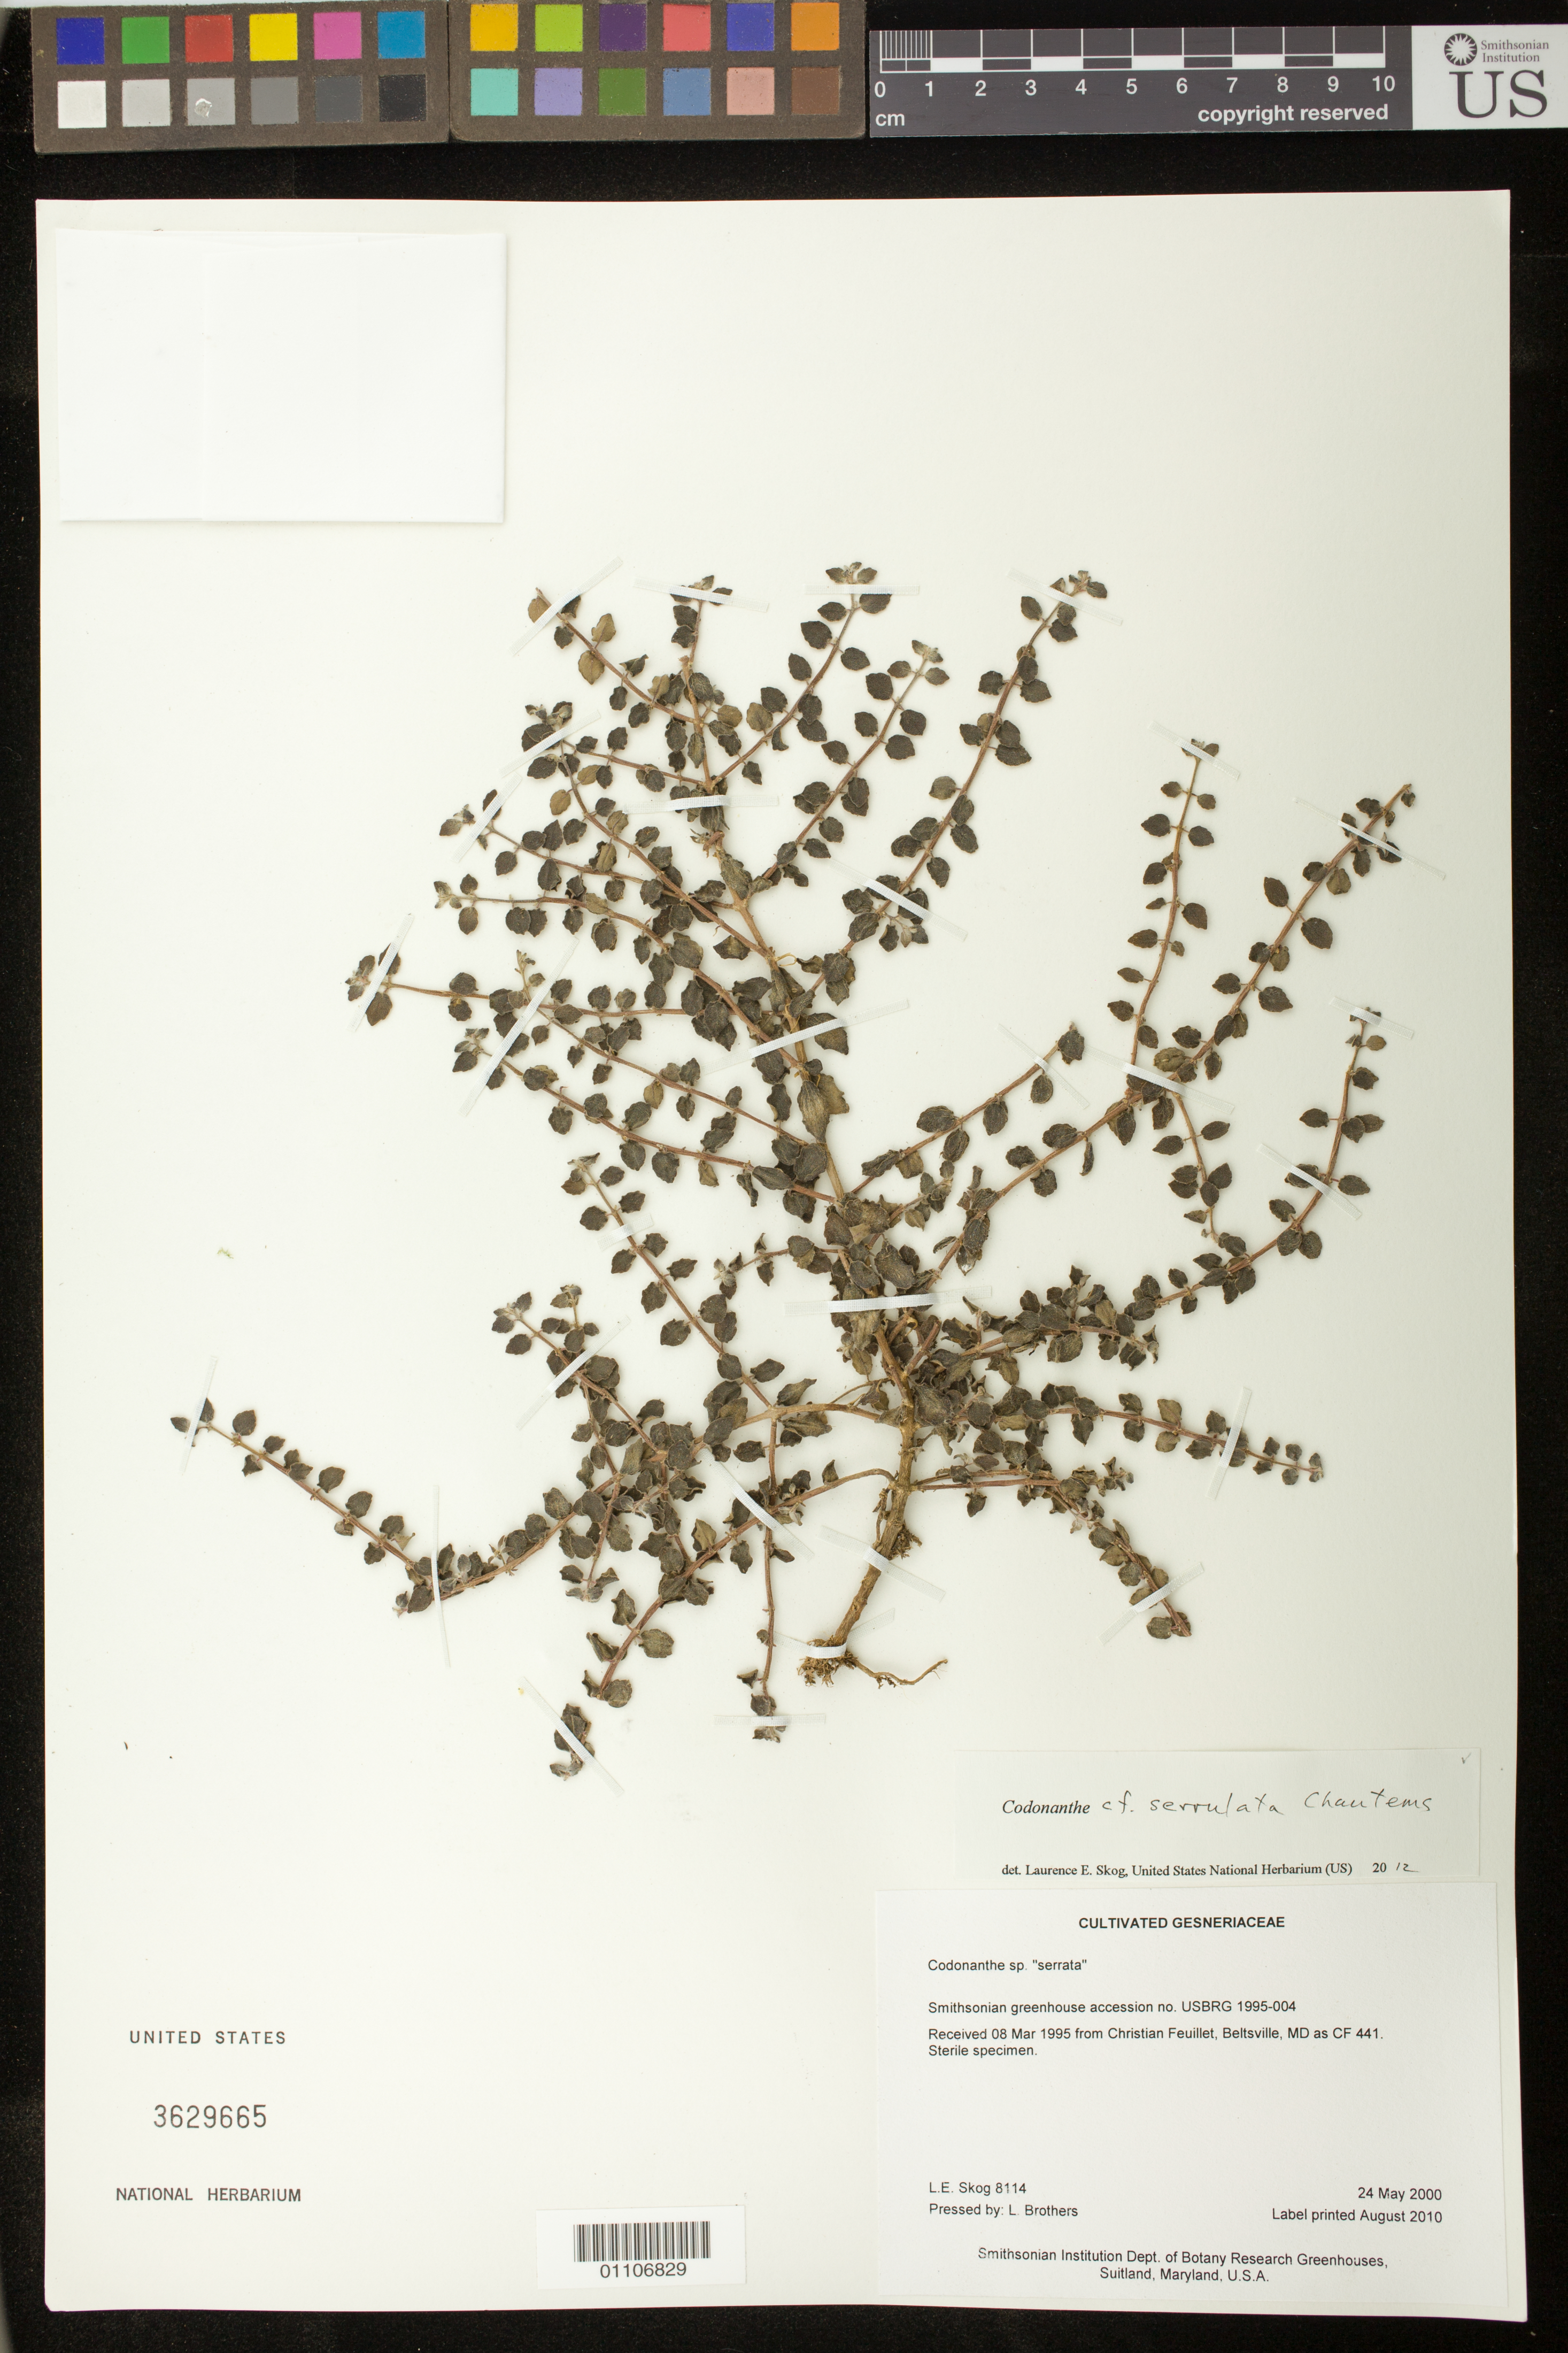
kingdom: Plantae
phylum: Tracheophyta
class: Magnoliopsida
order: Lamiales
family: Gesneriaceae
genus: Codonanthe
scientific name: Codonanthe serrulata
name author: Chautems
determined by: Skog, Laurence E.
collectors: L. E. Skog & L. Brothers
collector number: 8114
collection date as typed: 24 May 2000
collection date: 2000-05-24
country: United States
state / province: Maryland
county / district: Prince George's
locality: Smithsonian Institution Dept. of Botany Research Greenhouses, Suitland, Maryland, U.S.A.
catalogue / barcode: US 3629665